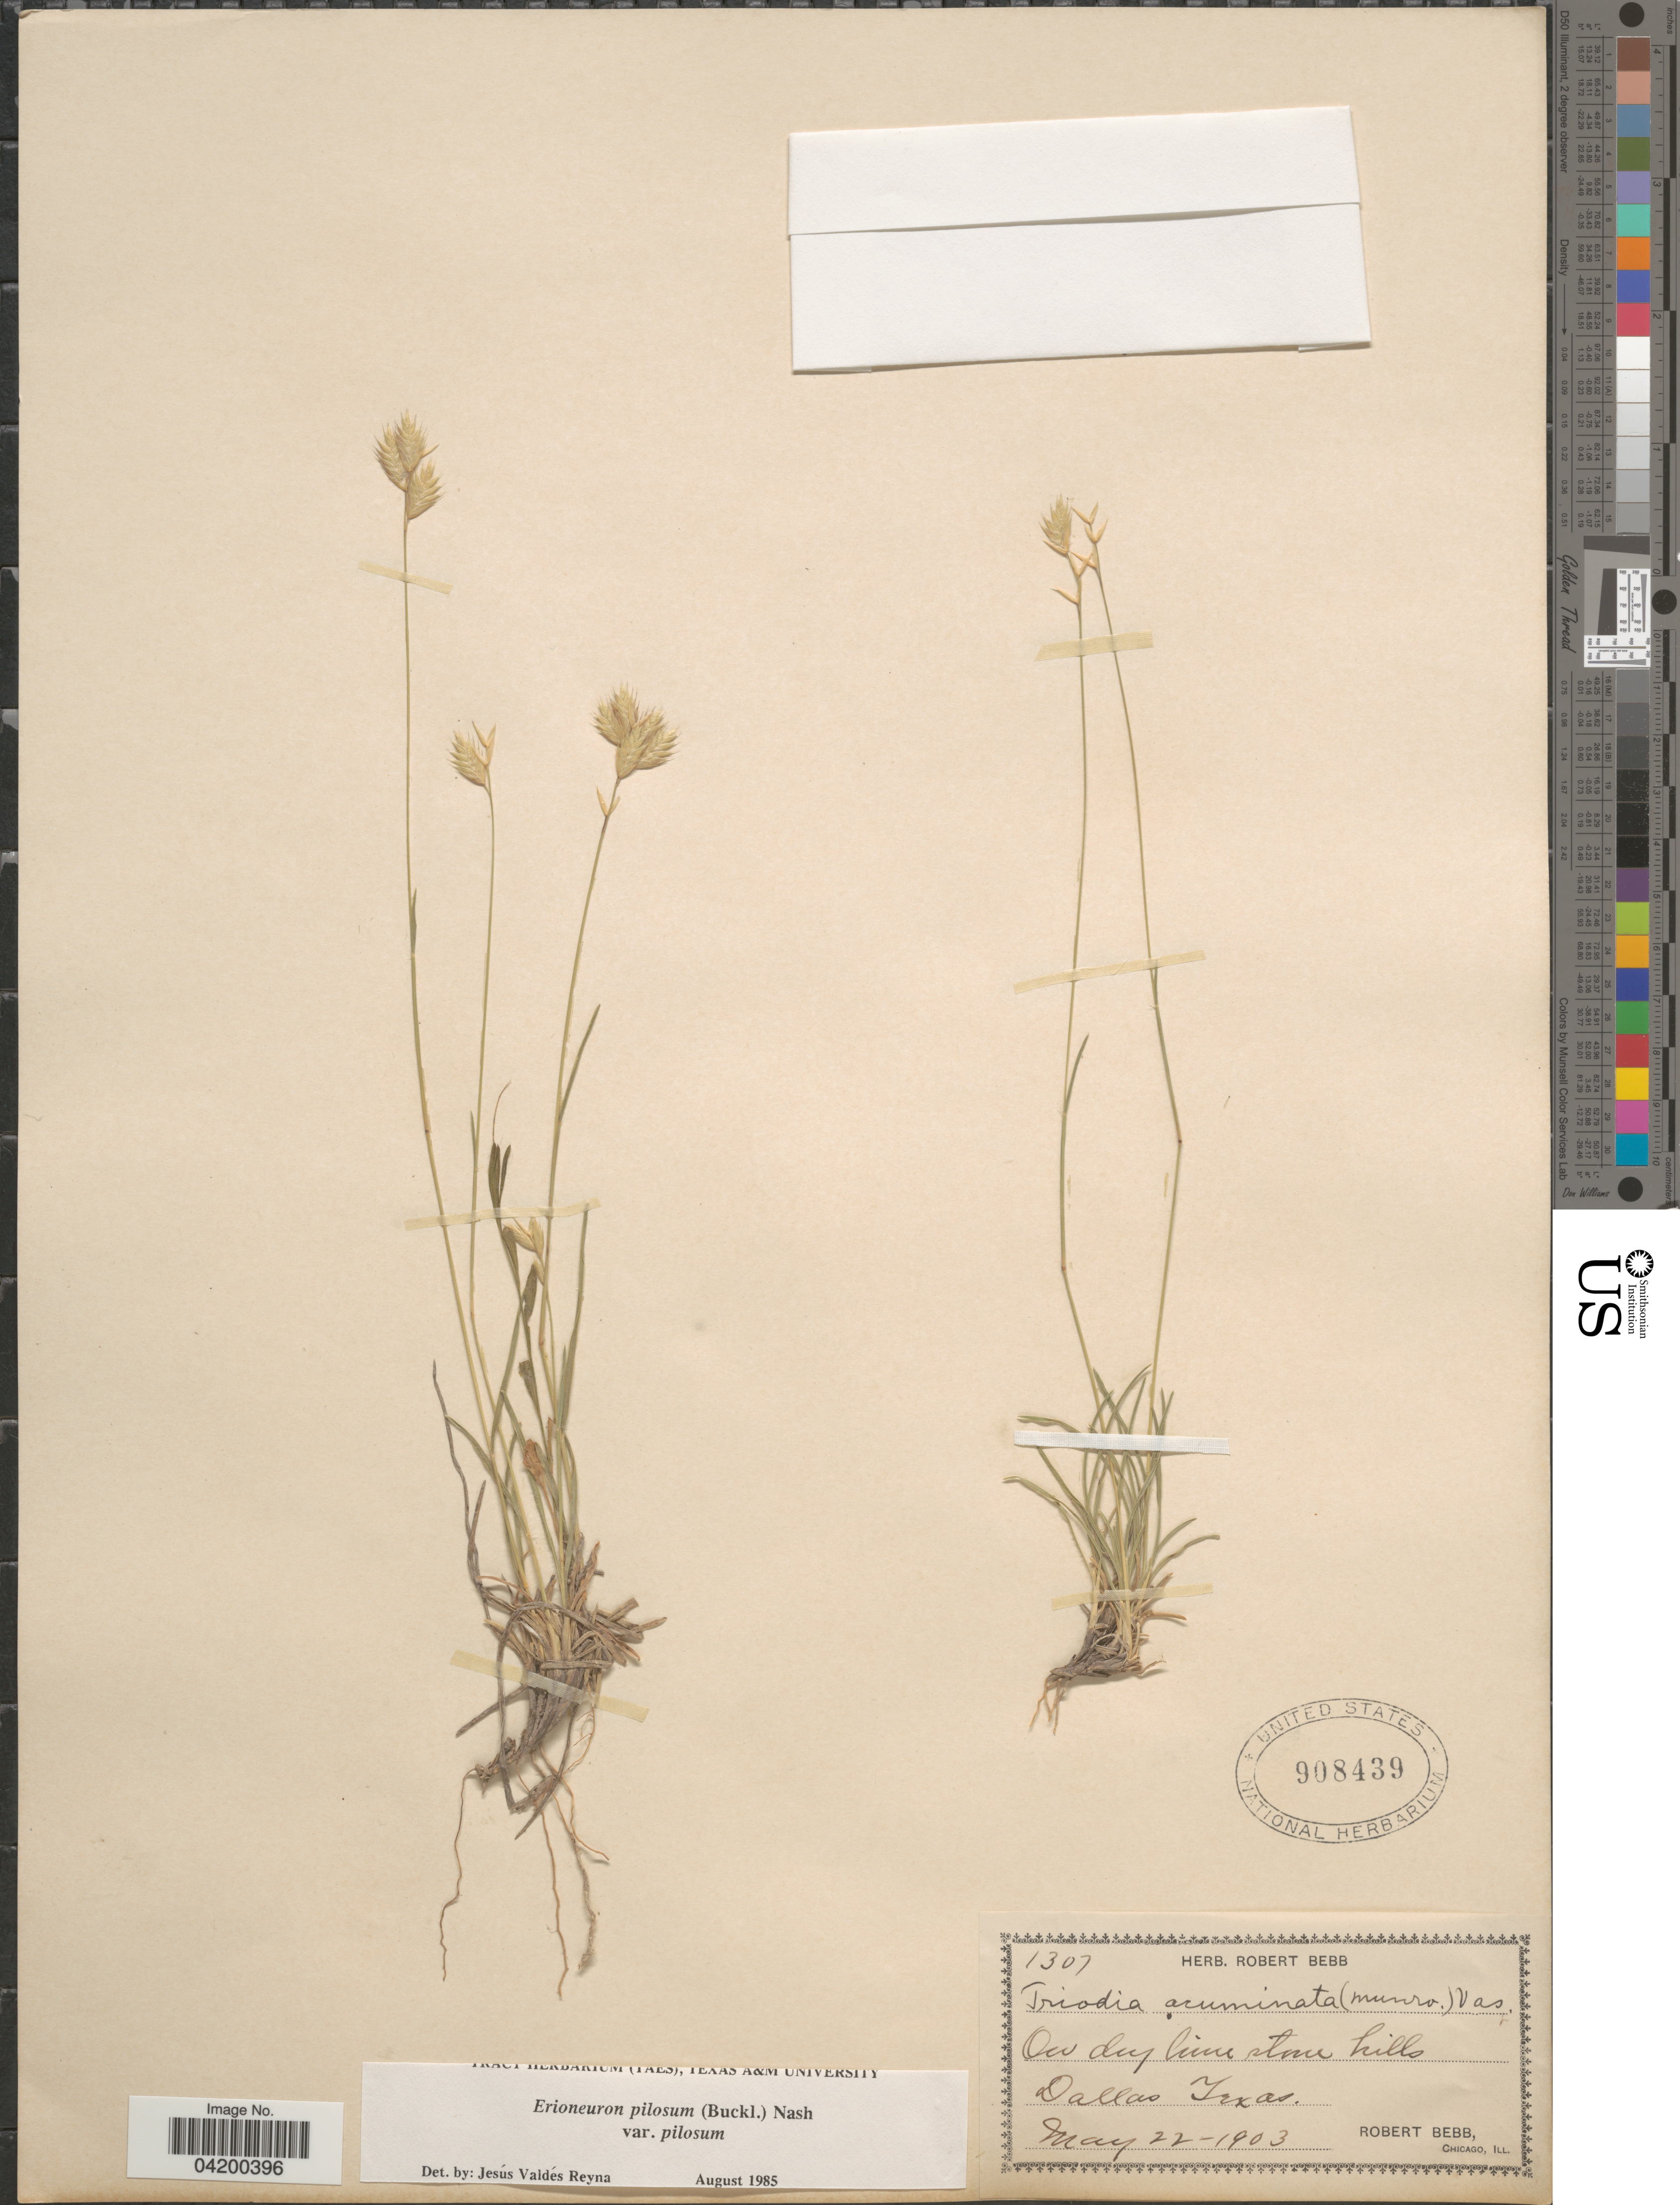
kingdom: Plantae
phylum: Tracheophyta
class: Liliopsida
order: Poales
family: Poaceae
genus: Erioneuron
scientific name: Erioneuron pilosum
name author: (Buckley) Nash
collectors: R. Bebb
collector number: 1307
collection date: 1903-05-22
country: United States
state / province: Texas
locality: Dallas.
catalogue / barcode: US 908439